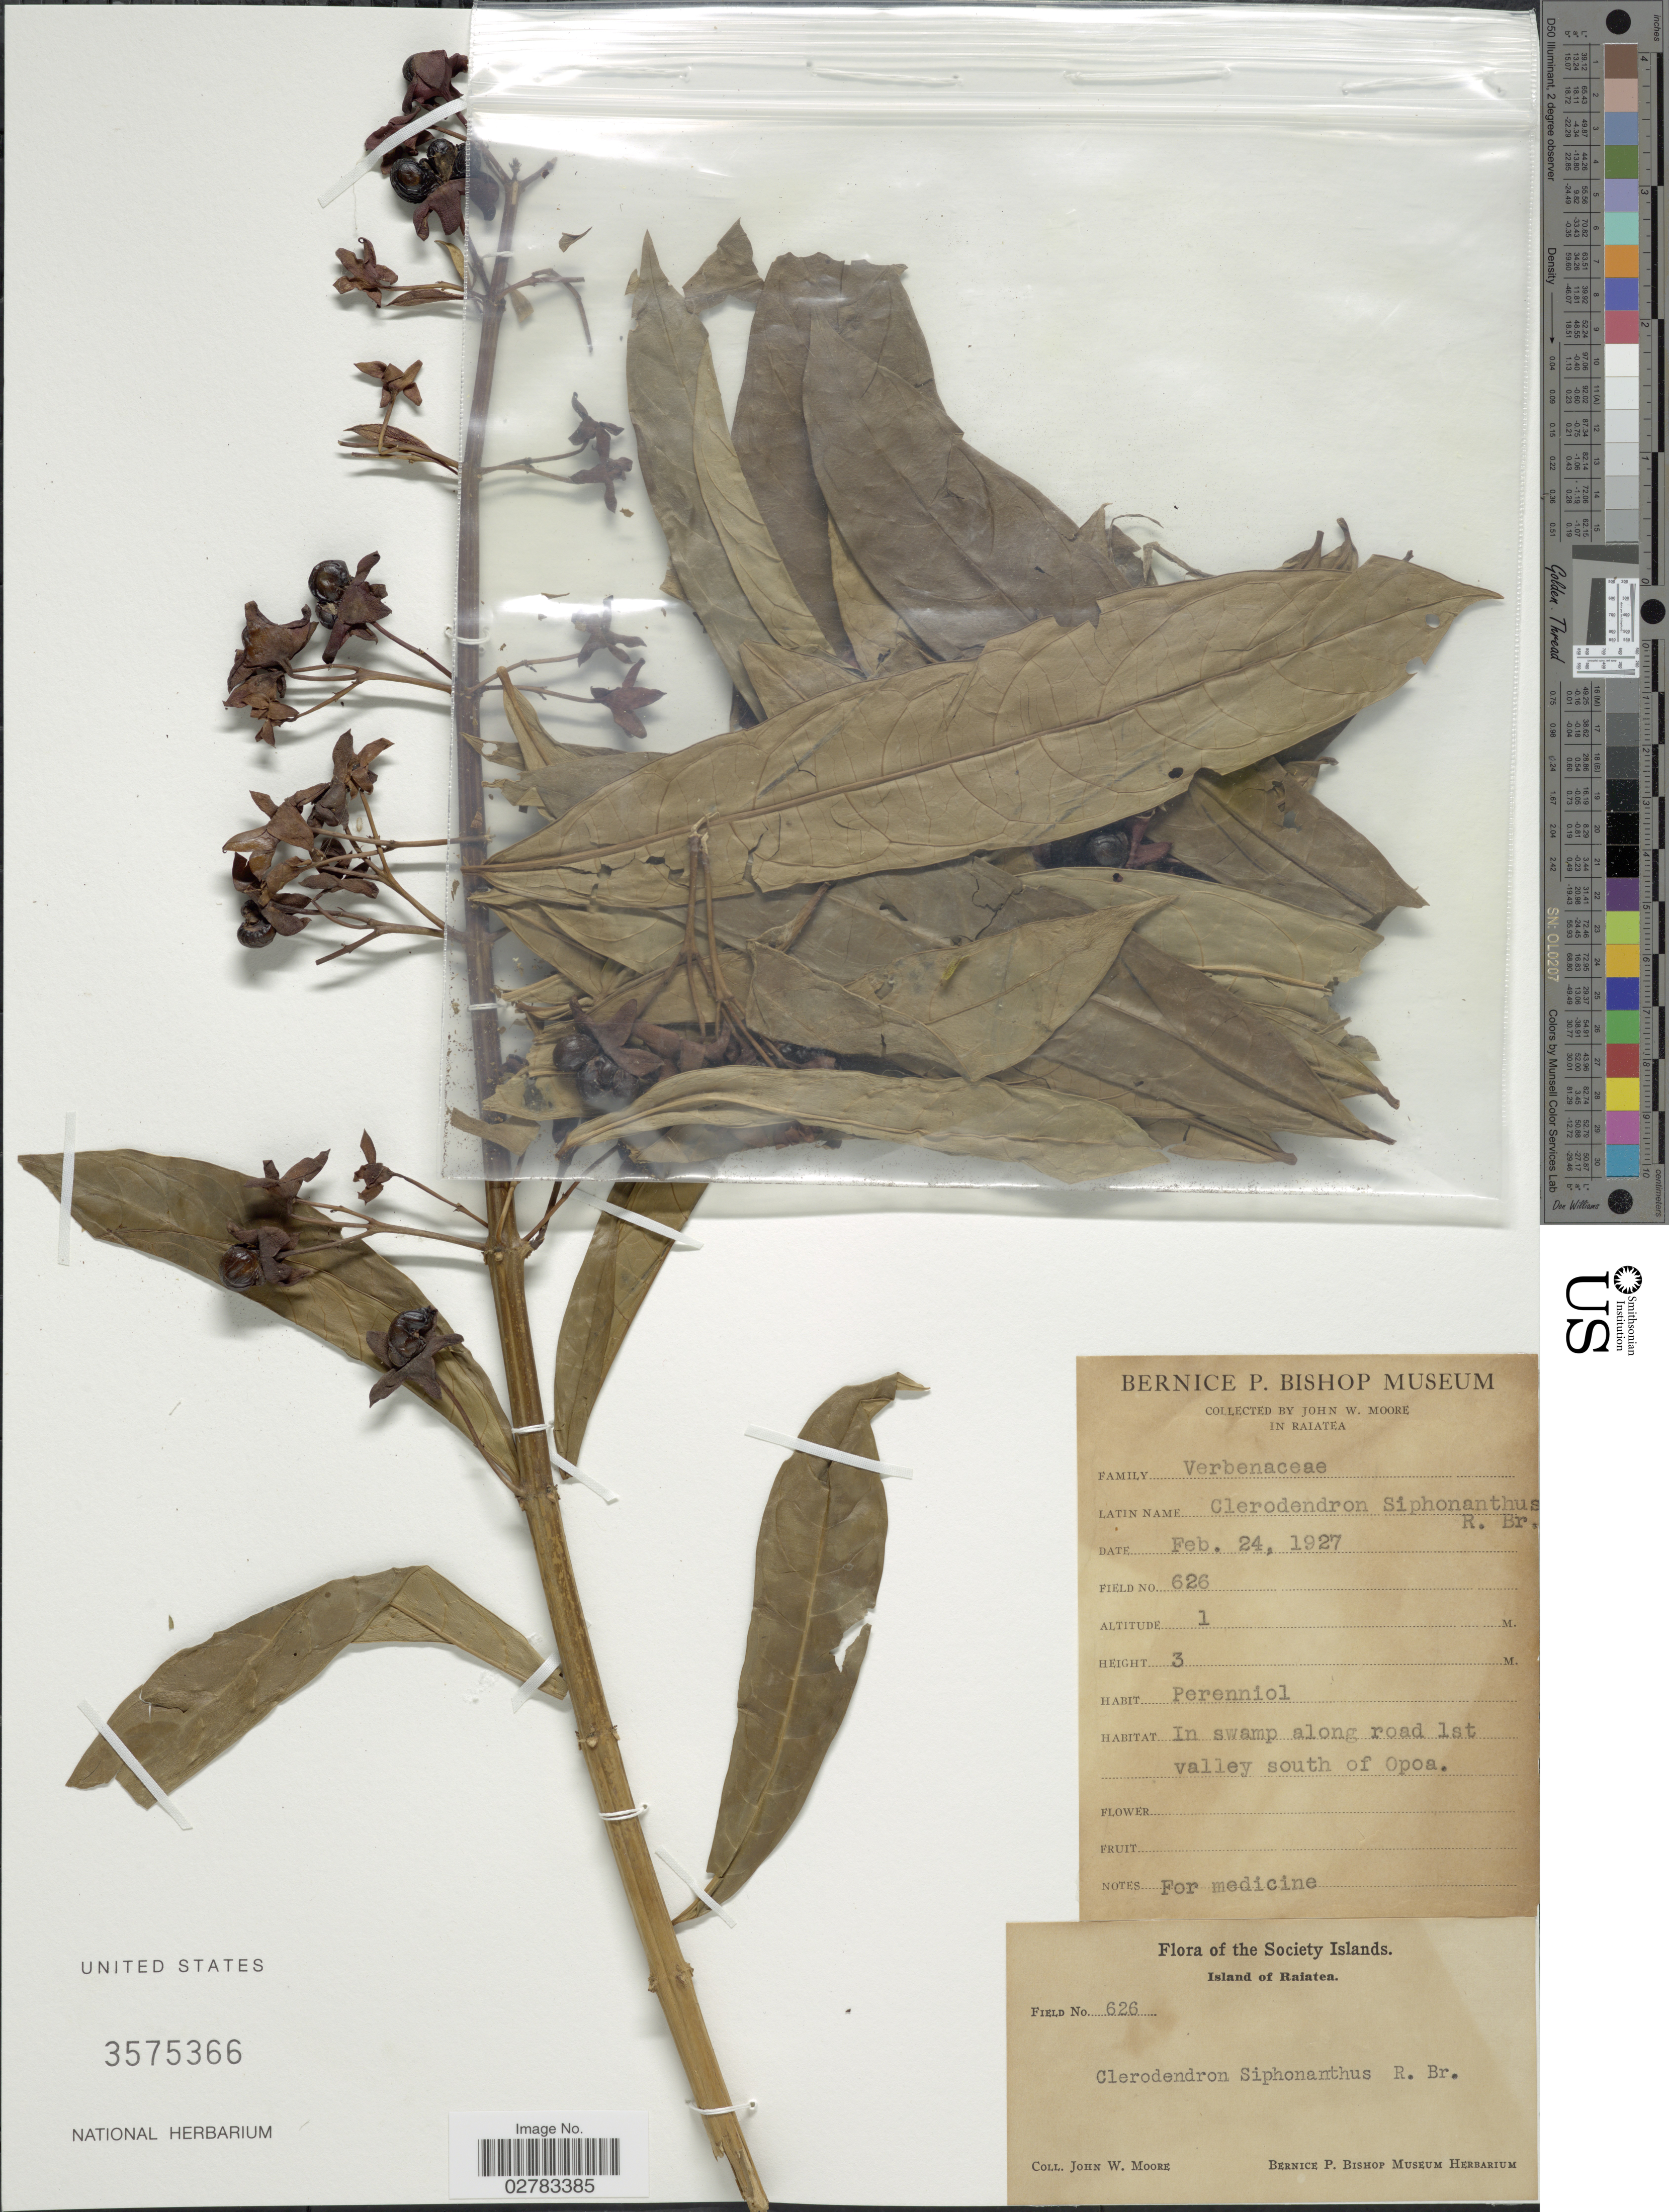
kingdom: Plantae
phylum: Tracheophyta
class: Magnoliopsida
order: Lamiales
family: Lamiaceae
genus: Clerodendrum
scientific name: Clerodendrum indicum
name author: (L.) Kuntze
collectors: J. Moore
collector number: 626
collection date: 1927-02-24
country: French Polynesia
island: Raiatea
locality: Raiatea, In swamp along road 1st valley south of Opoa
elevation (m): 1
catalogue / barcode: US 3575366